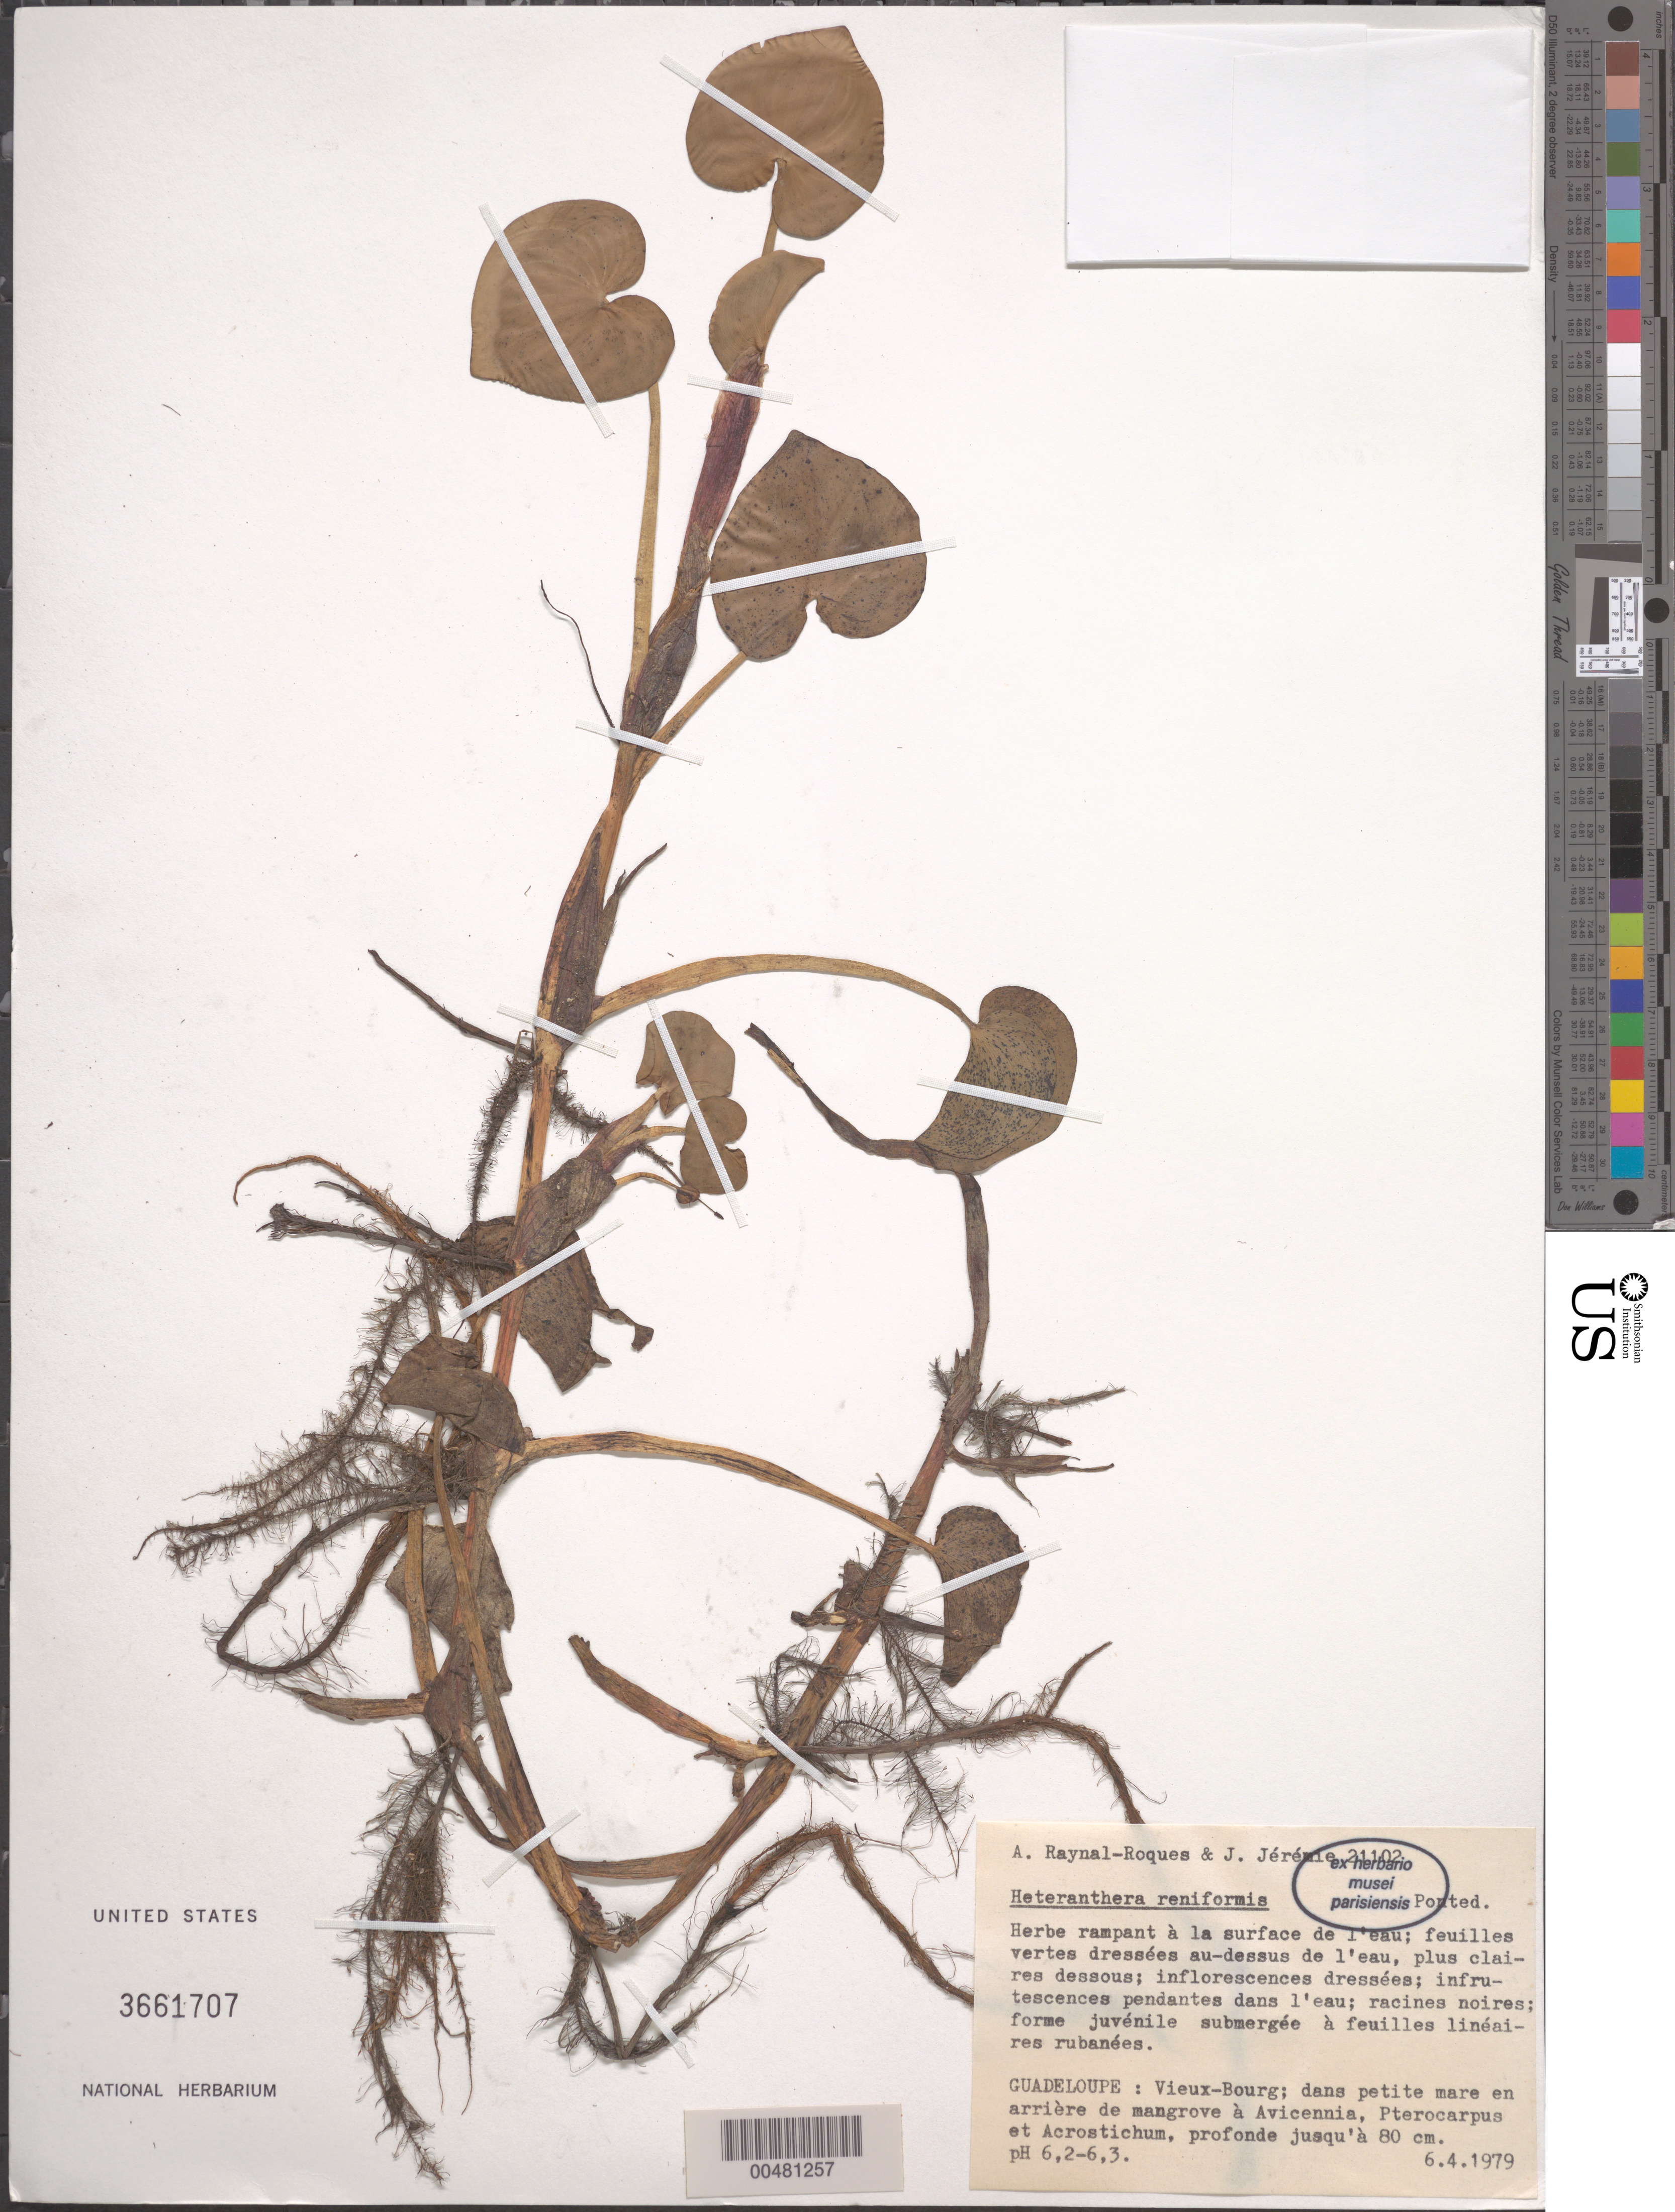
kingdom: Plantae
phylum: Tracheophyta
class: Liliopsida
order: Commelinales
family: Pontederiaceae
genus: Heteranthera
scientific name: Heteranthera reniformis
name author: Ruiz & Pav.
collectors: A. M. Raynal & J. Jérémie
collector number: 21102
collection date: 1979-04-04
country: Guadeloupe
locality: Vieux-Bourg.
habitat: Dans petite mare en arrière de mangrove à Avicennia, Pterocarpus et Acrostichum, profonde jusqu'à 80 cm.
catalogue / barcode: US 3661707